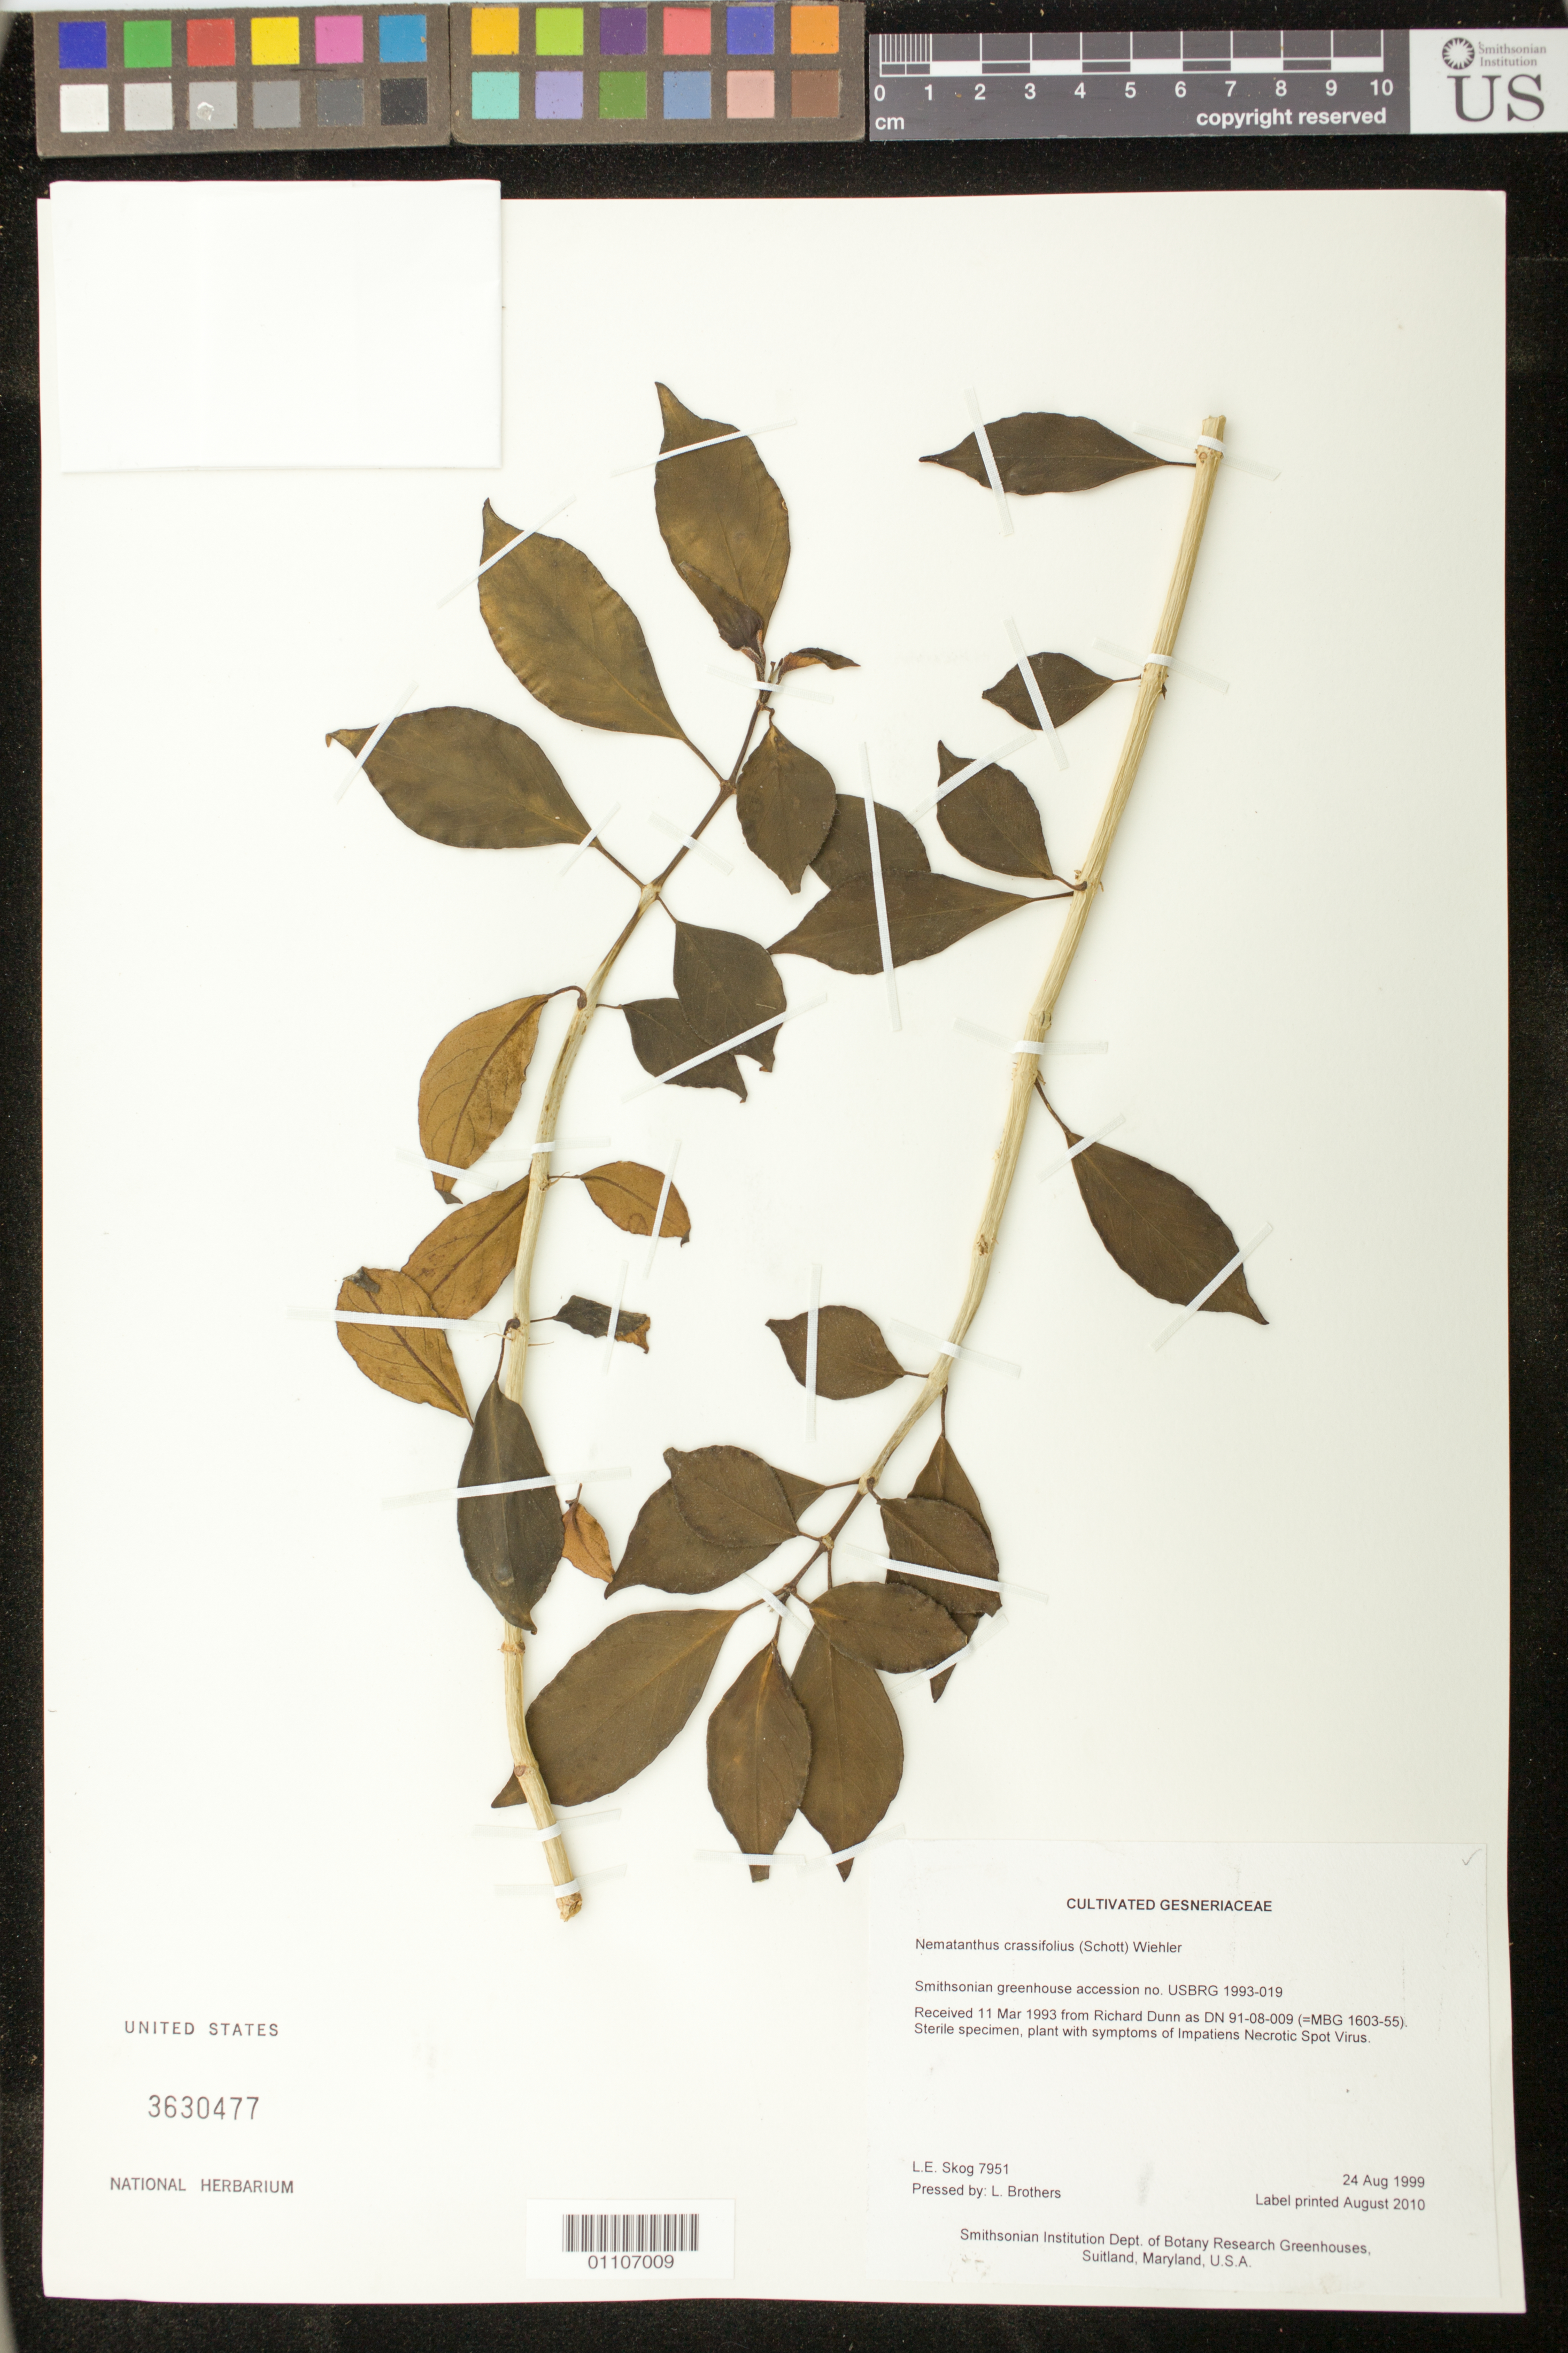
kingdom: Plantae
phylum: Tracheophyta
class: Magnoliopsida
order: Lamiales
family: Gesneriaceae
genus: Nematanthus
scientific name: Nematanthus crassifolius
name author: (Schott) Wiehler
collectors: L. E. Skog & L. Brothers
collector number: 7951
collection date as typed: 24 Aug 1999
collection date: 1999-08-24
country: United States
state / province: Maryland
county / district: Prince George's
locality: Smithsonian Institution Dept. of Botany Research Greenhouses, Suitland, Maryland, U.S.A.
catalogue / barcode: US 3630477